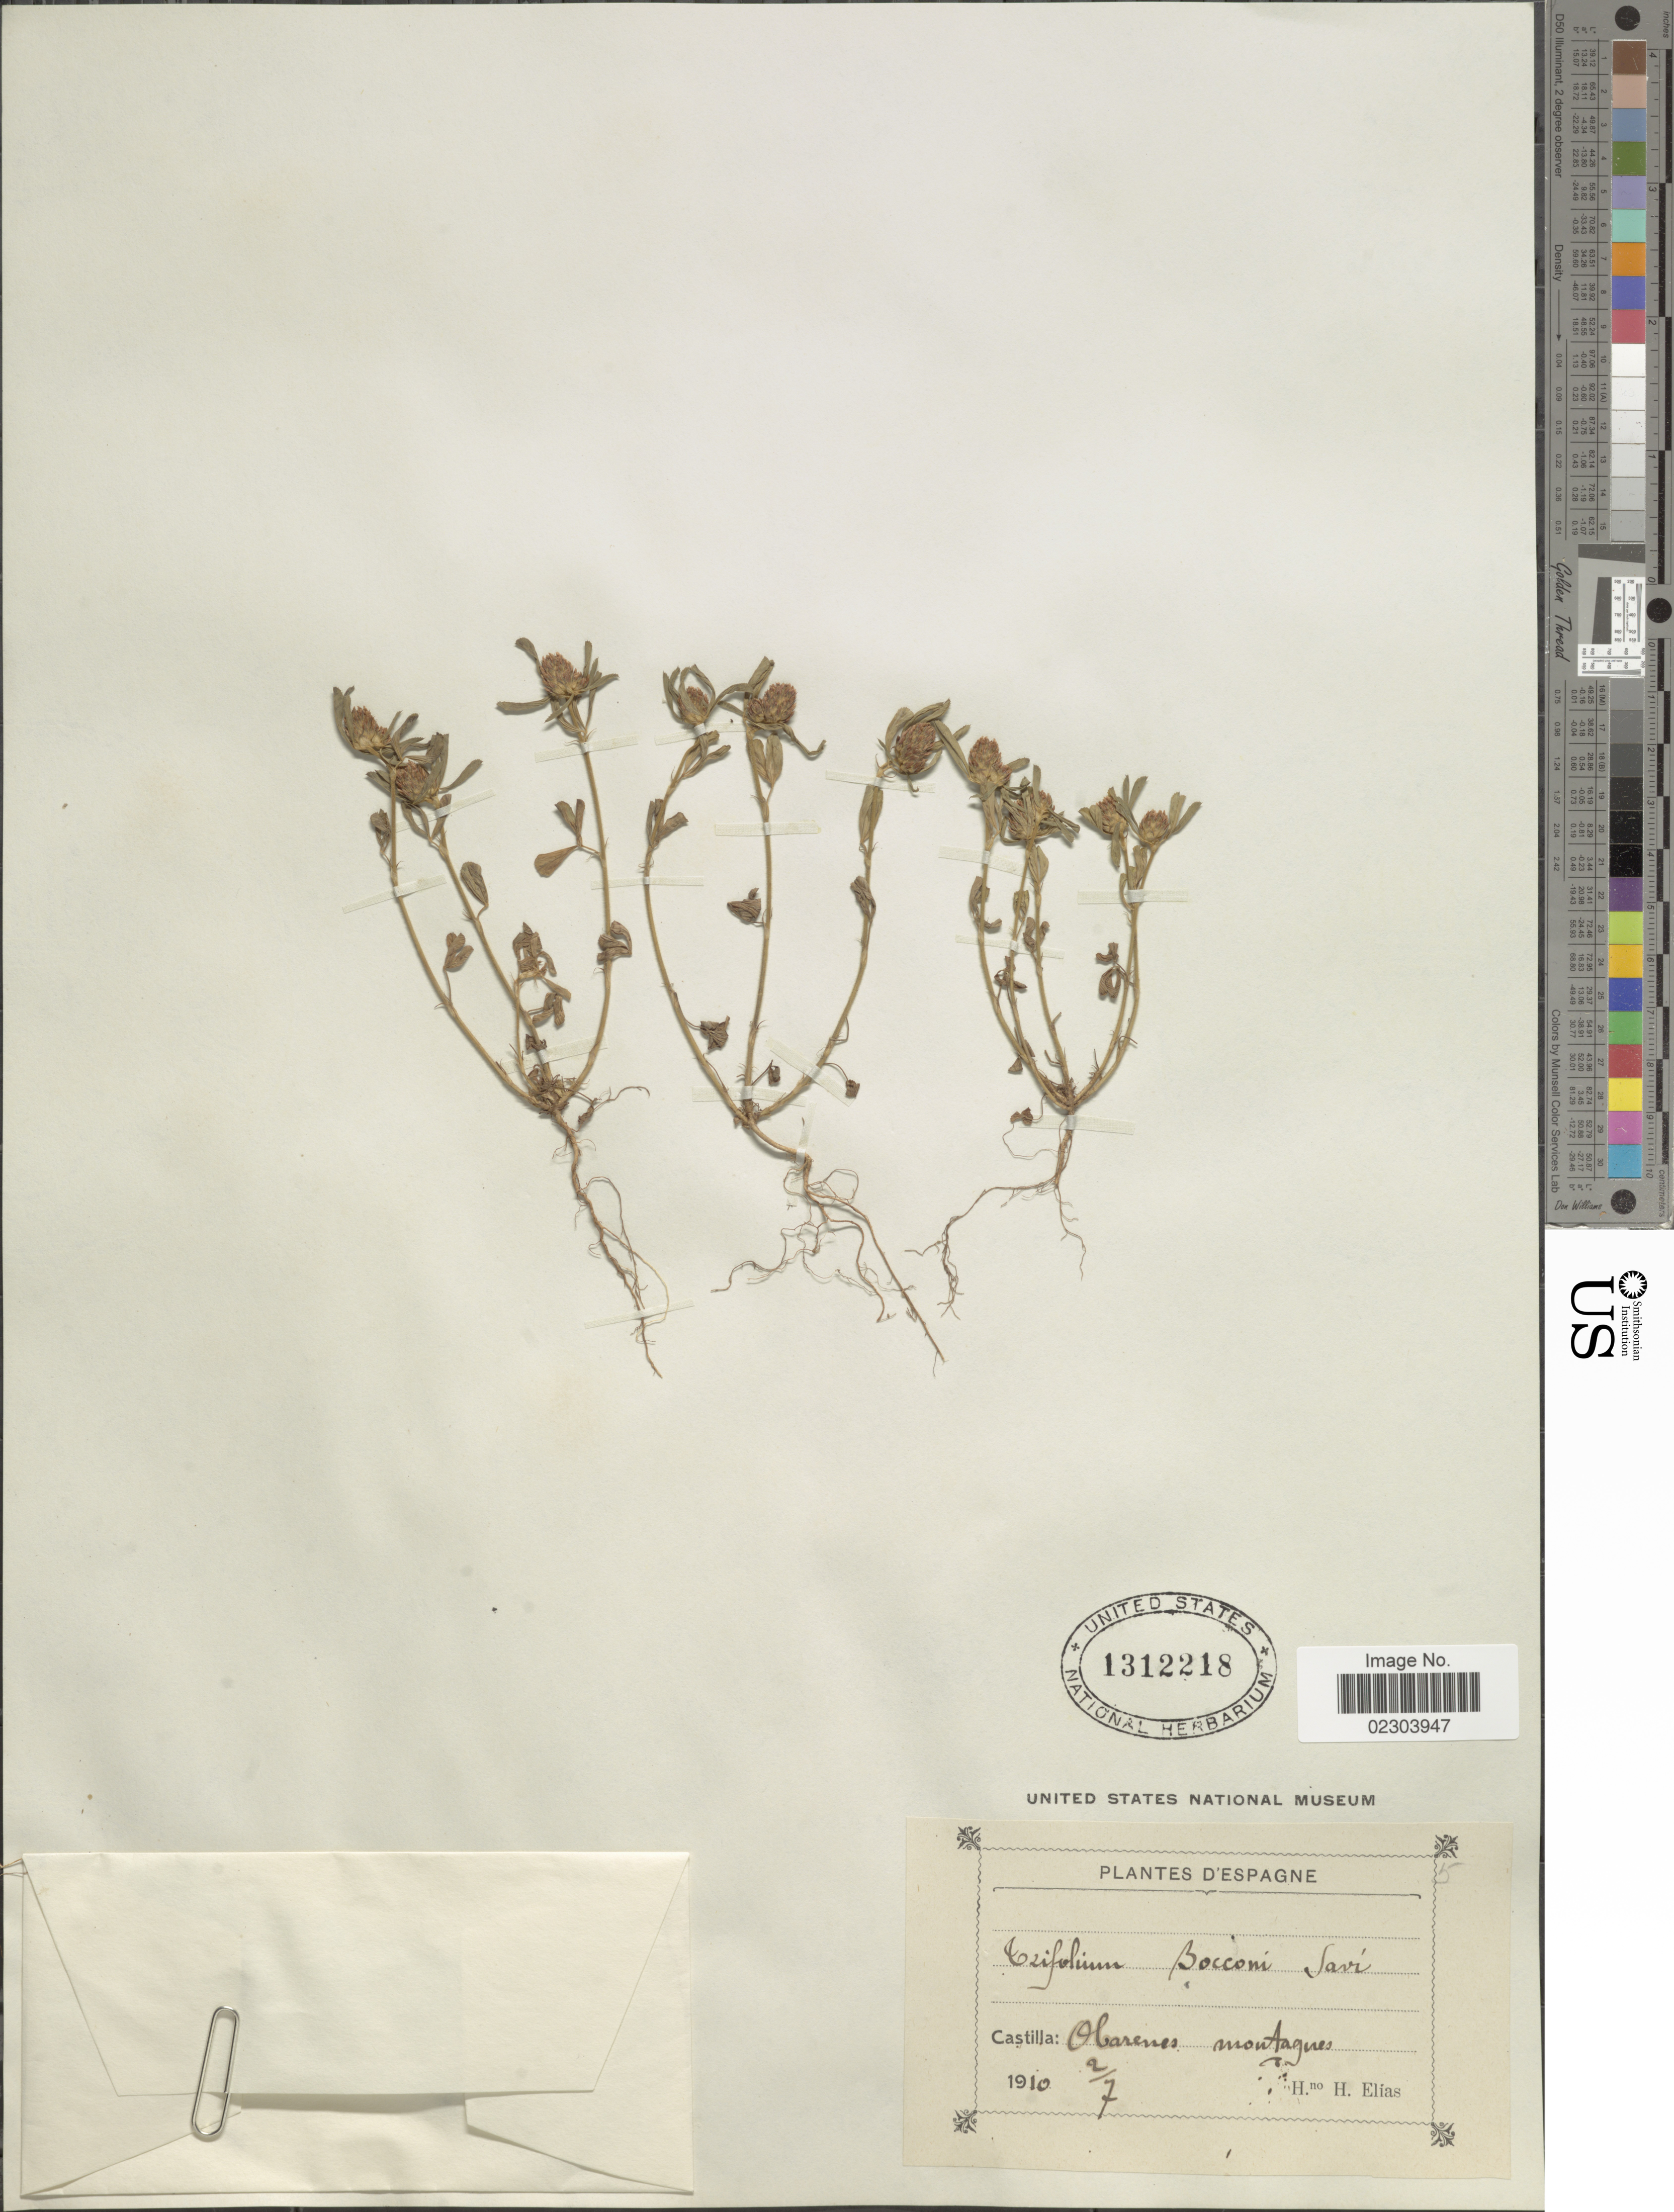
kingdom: Plantae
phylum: Tracheophyta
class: Magnoliopsida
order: Fabales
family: Fabaceae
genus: Trifolium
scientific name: Trifolium bocconei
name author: Savi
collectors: Bro. Elias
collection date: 1910-07-02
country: Spain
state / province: La Rioja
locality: Castilla: Obarenes montagnes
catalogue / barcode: US 1312218